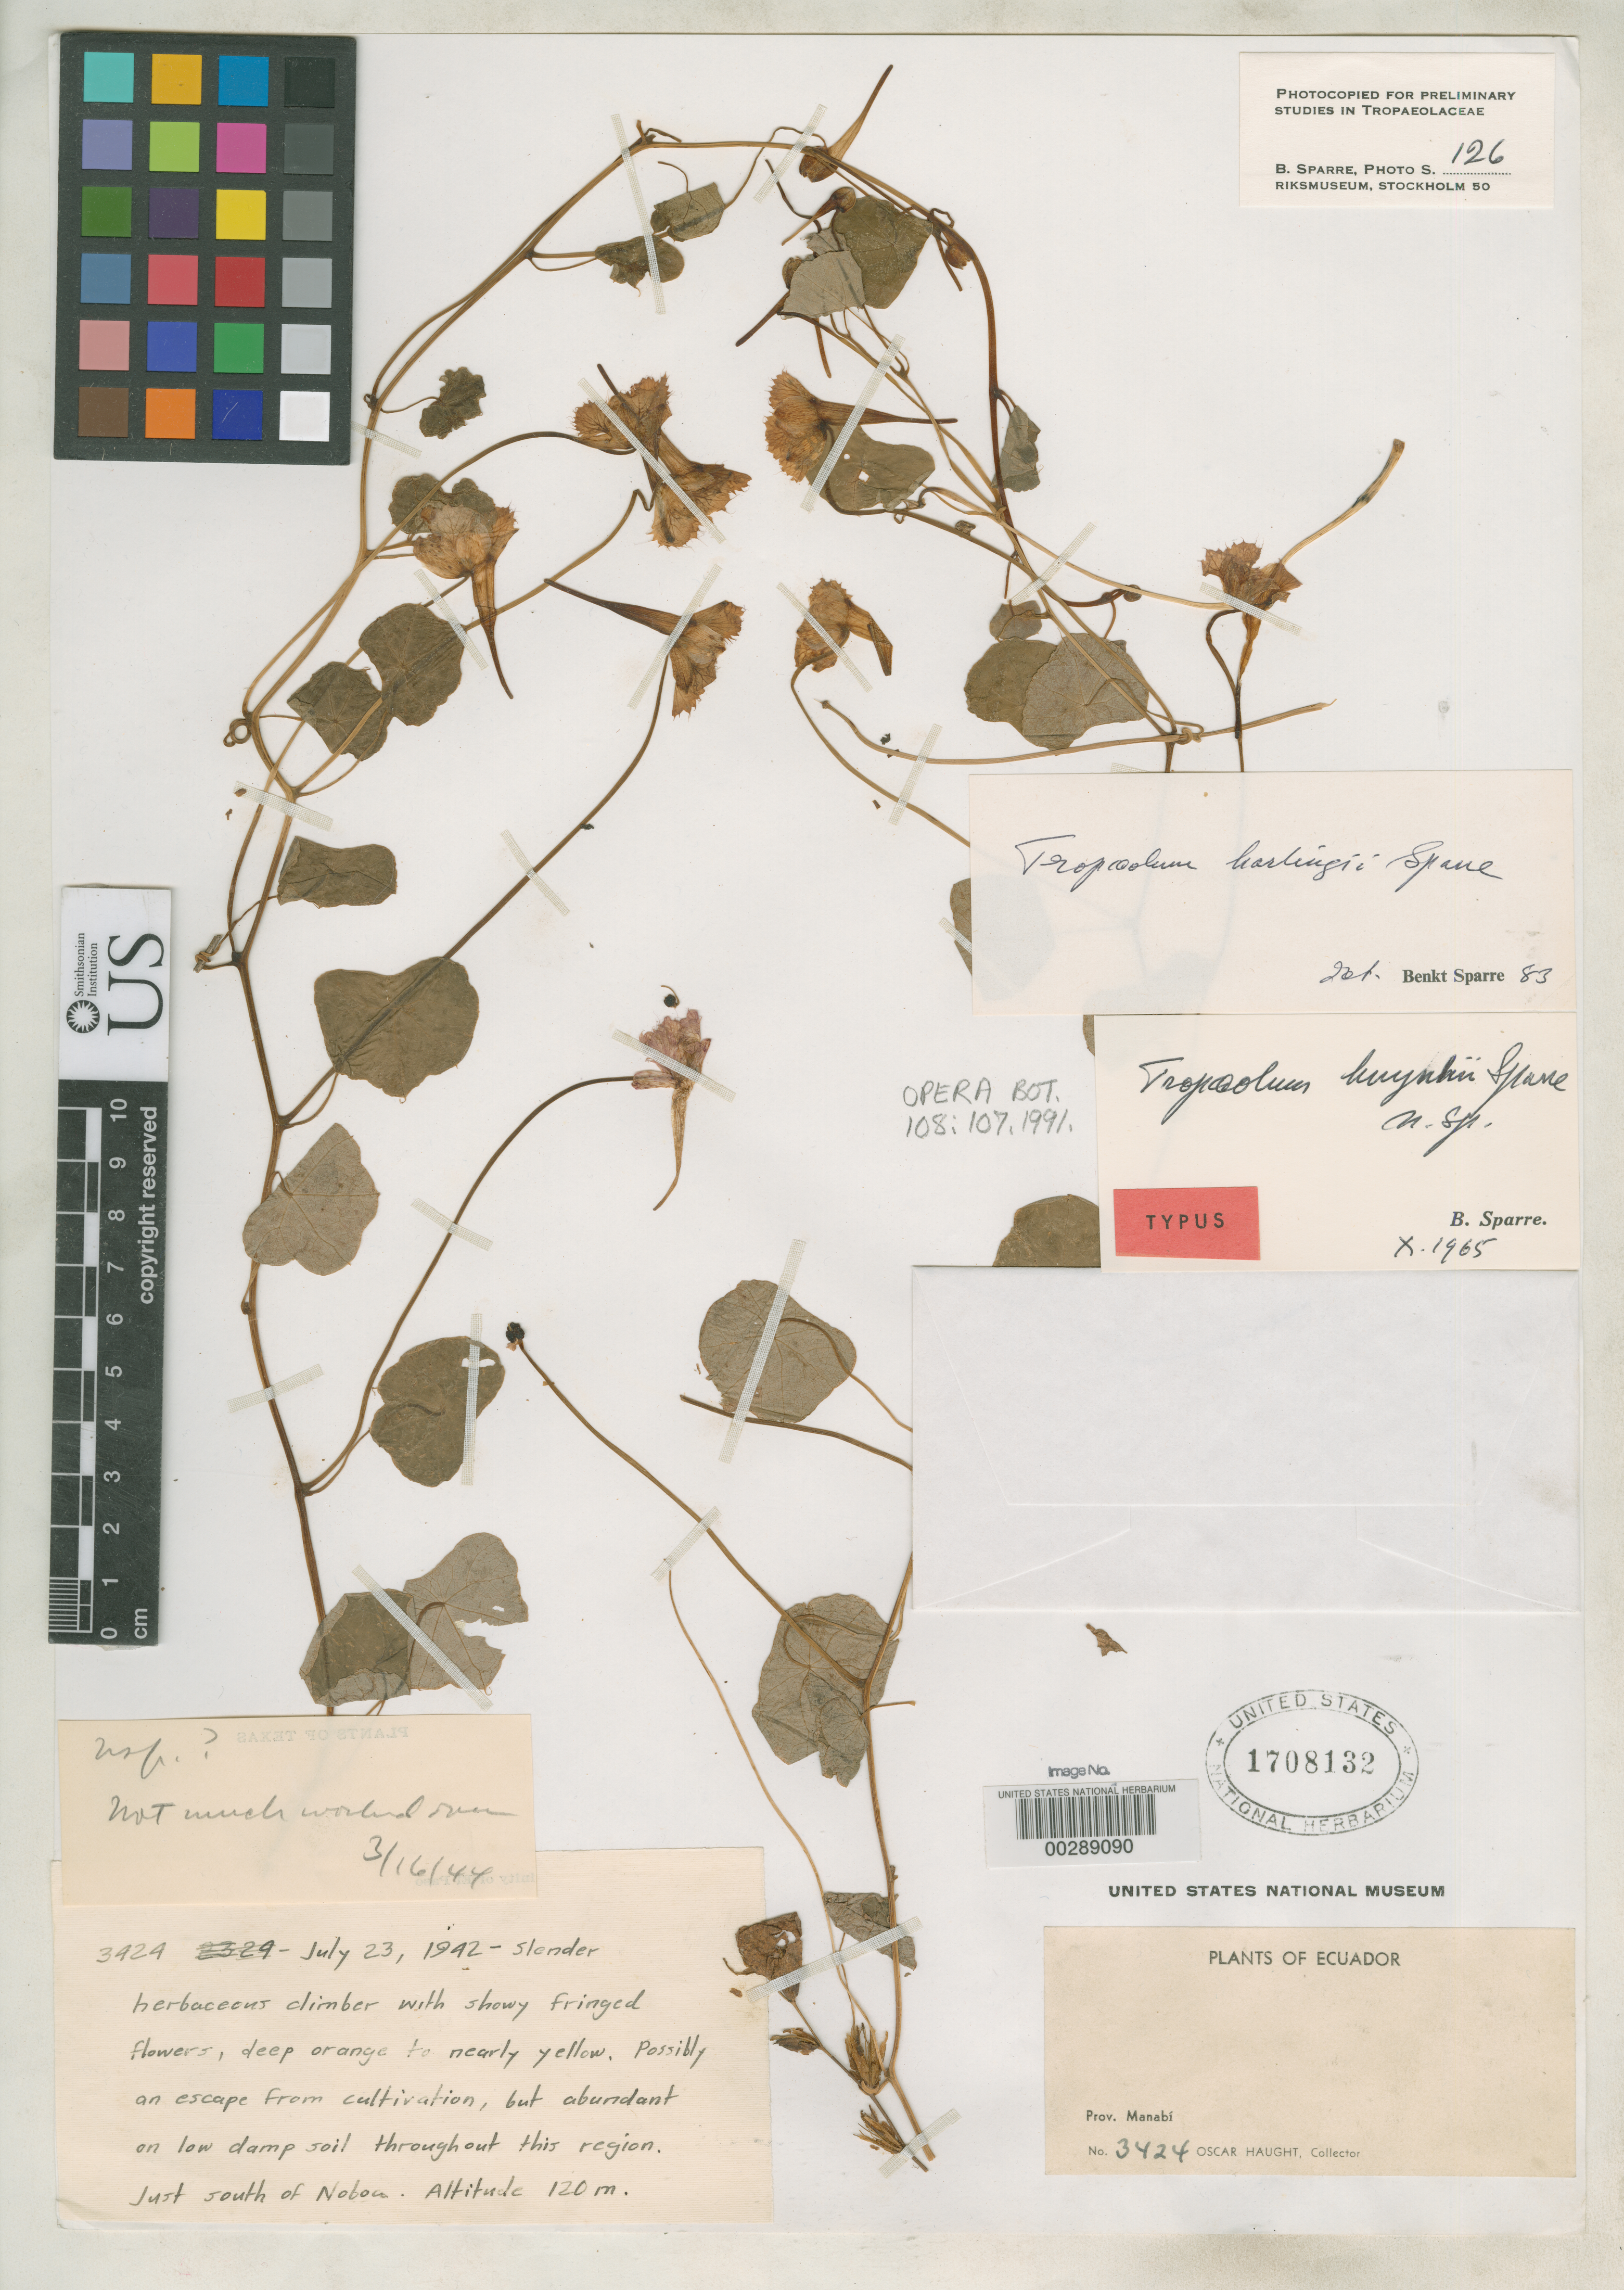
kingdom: Plantae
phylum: Tracheophyta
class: Magnoliopsida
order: Brassicales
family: Tropaeolaceae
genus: Tropaeolum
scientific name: Tropaeolum huynhia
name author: Sparre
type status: Isotype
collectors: O. L. Haught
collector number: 3424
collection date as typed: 23 Jul 1942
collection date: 1942-07-23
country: Ecuador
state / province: Manabí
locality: Just S of Noboa.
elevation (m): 120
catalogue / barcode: US 1708132